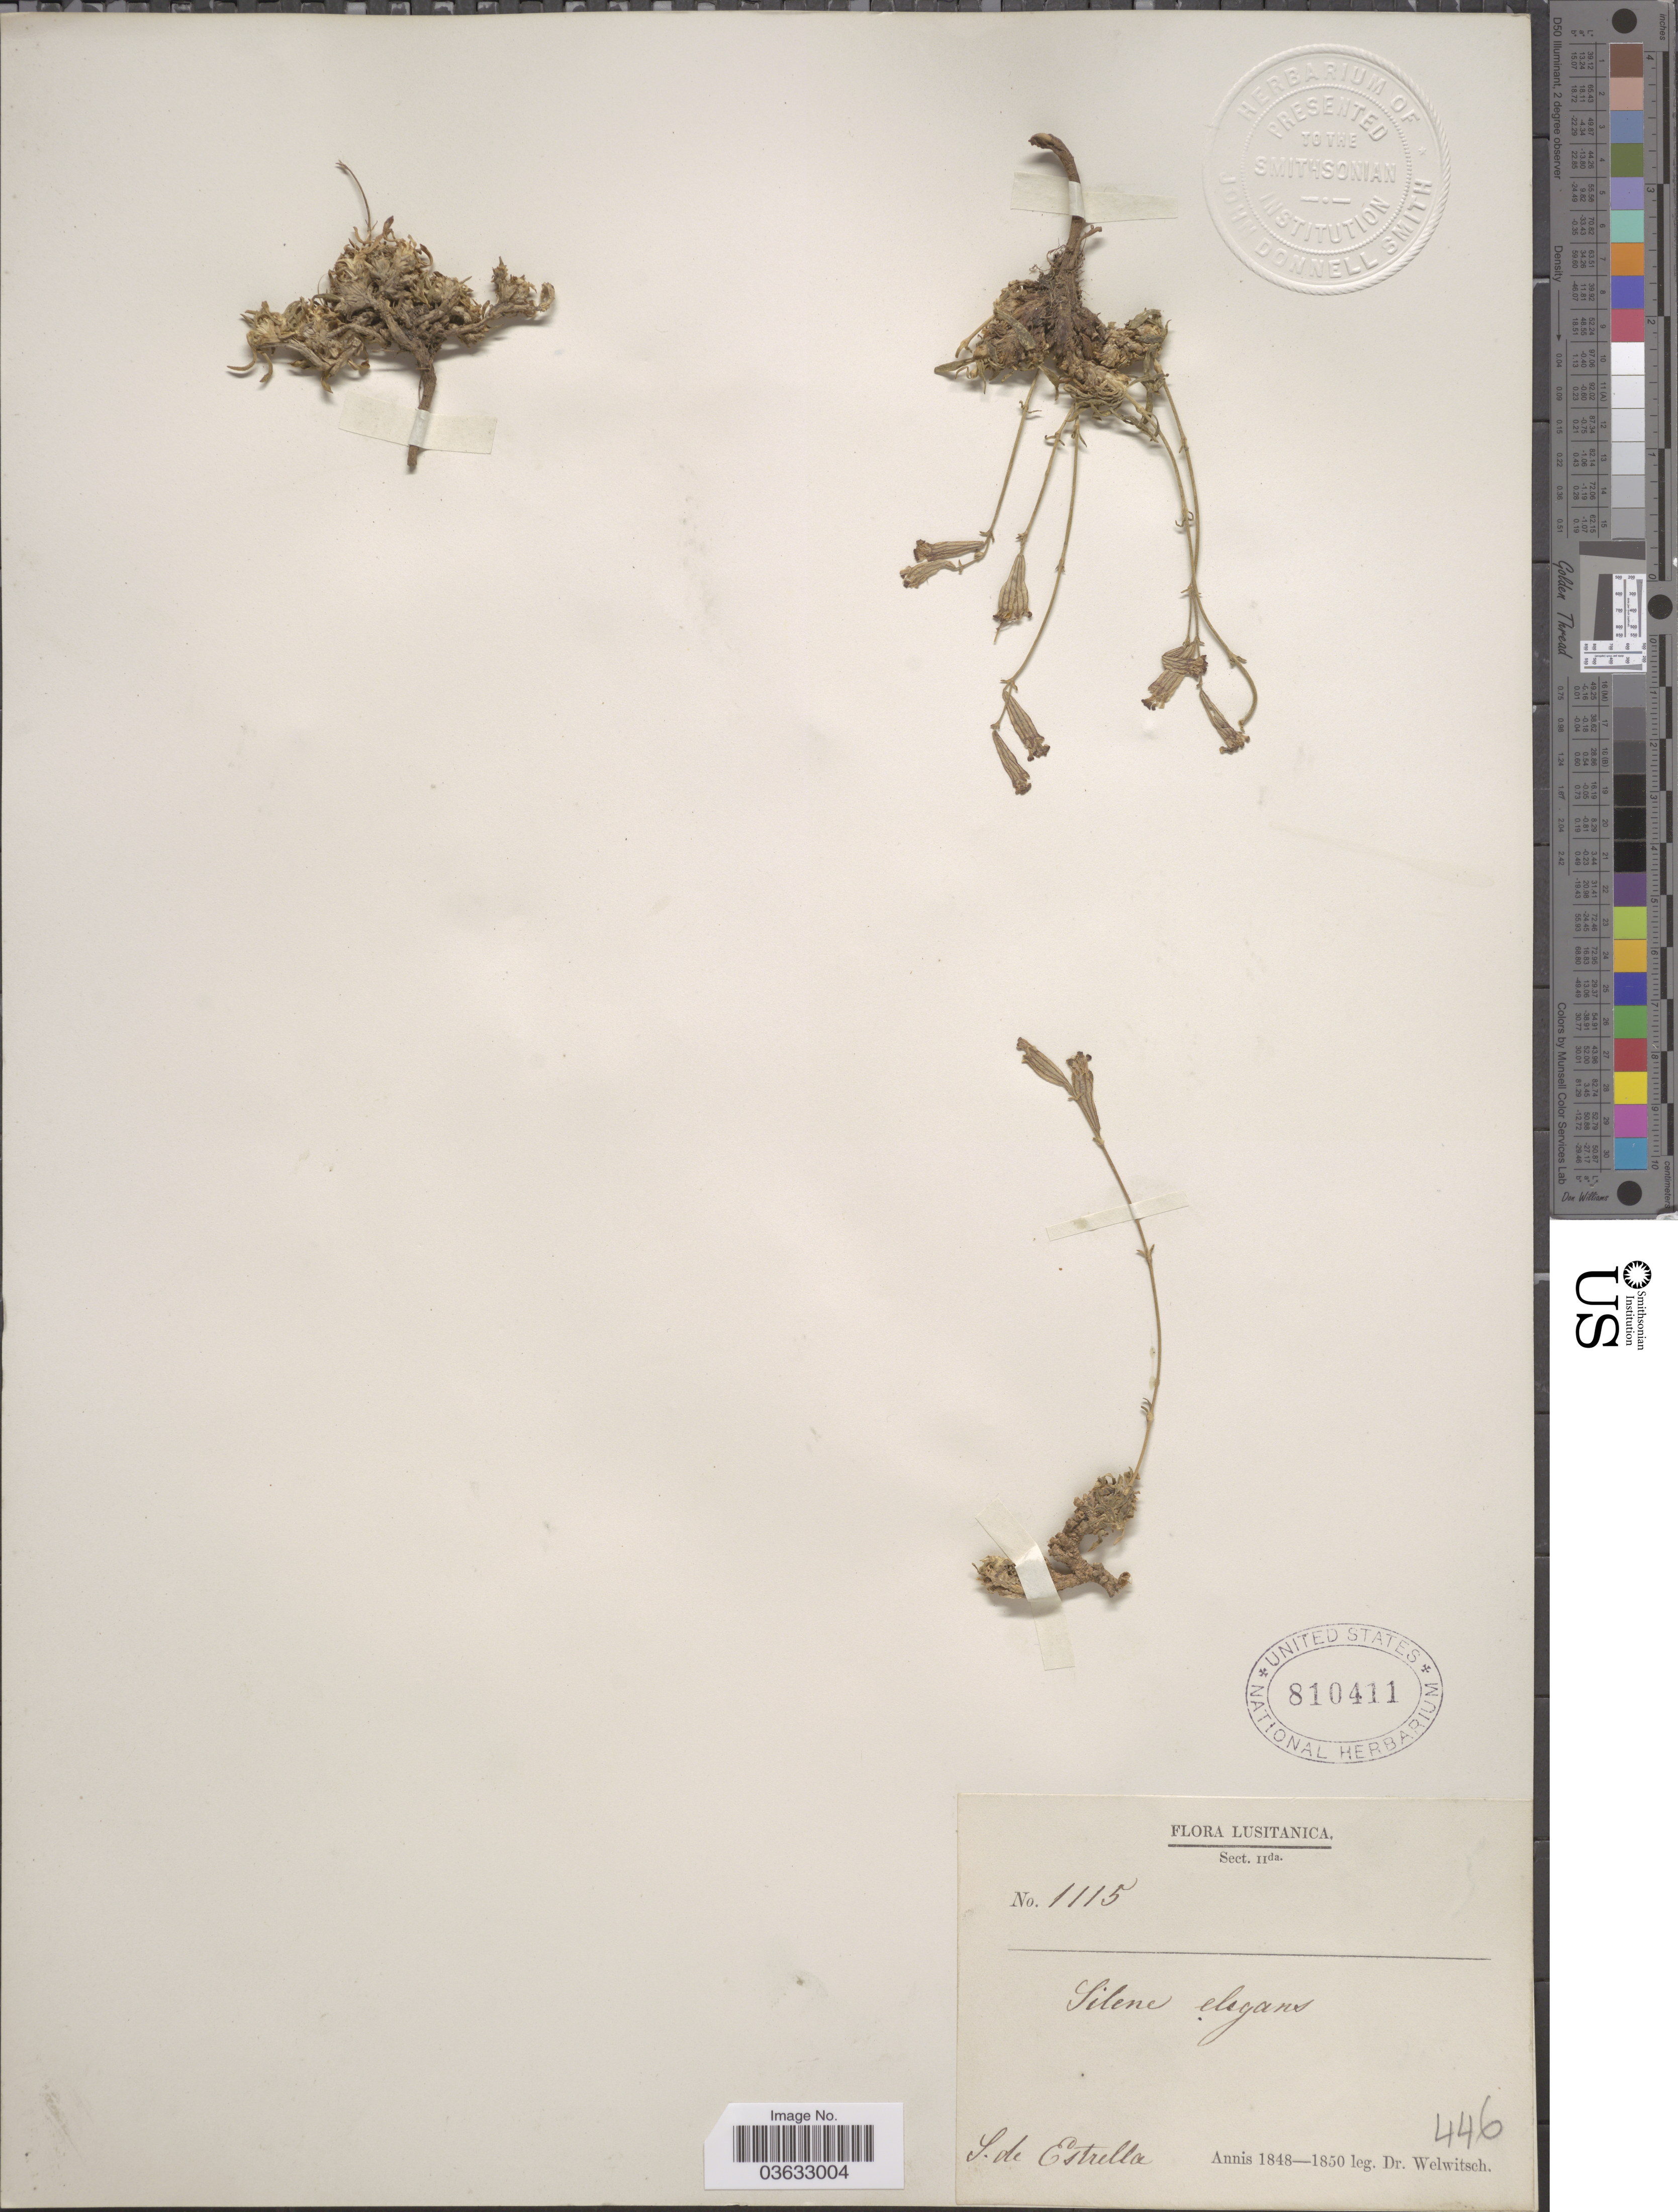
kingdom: Plantae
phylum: Tracheophyta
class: Magnoliopsida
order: Caryophyllales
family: Caryophyllaceae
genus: Silene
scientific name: Silene elegans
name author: Link ex Brot.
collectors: -. Welwitsch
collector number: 1115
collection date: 1848/1850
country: Portugal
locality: Lusitanica. S. de Estrella.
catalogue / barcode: US 810411